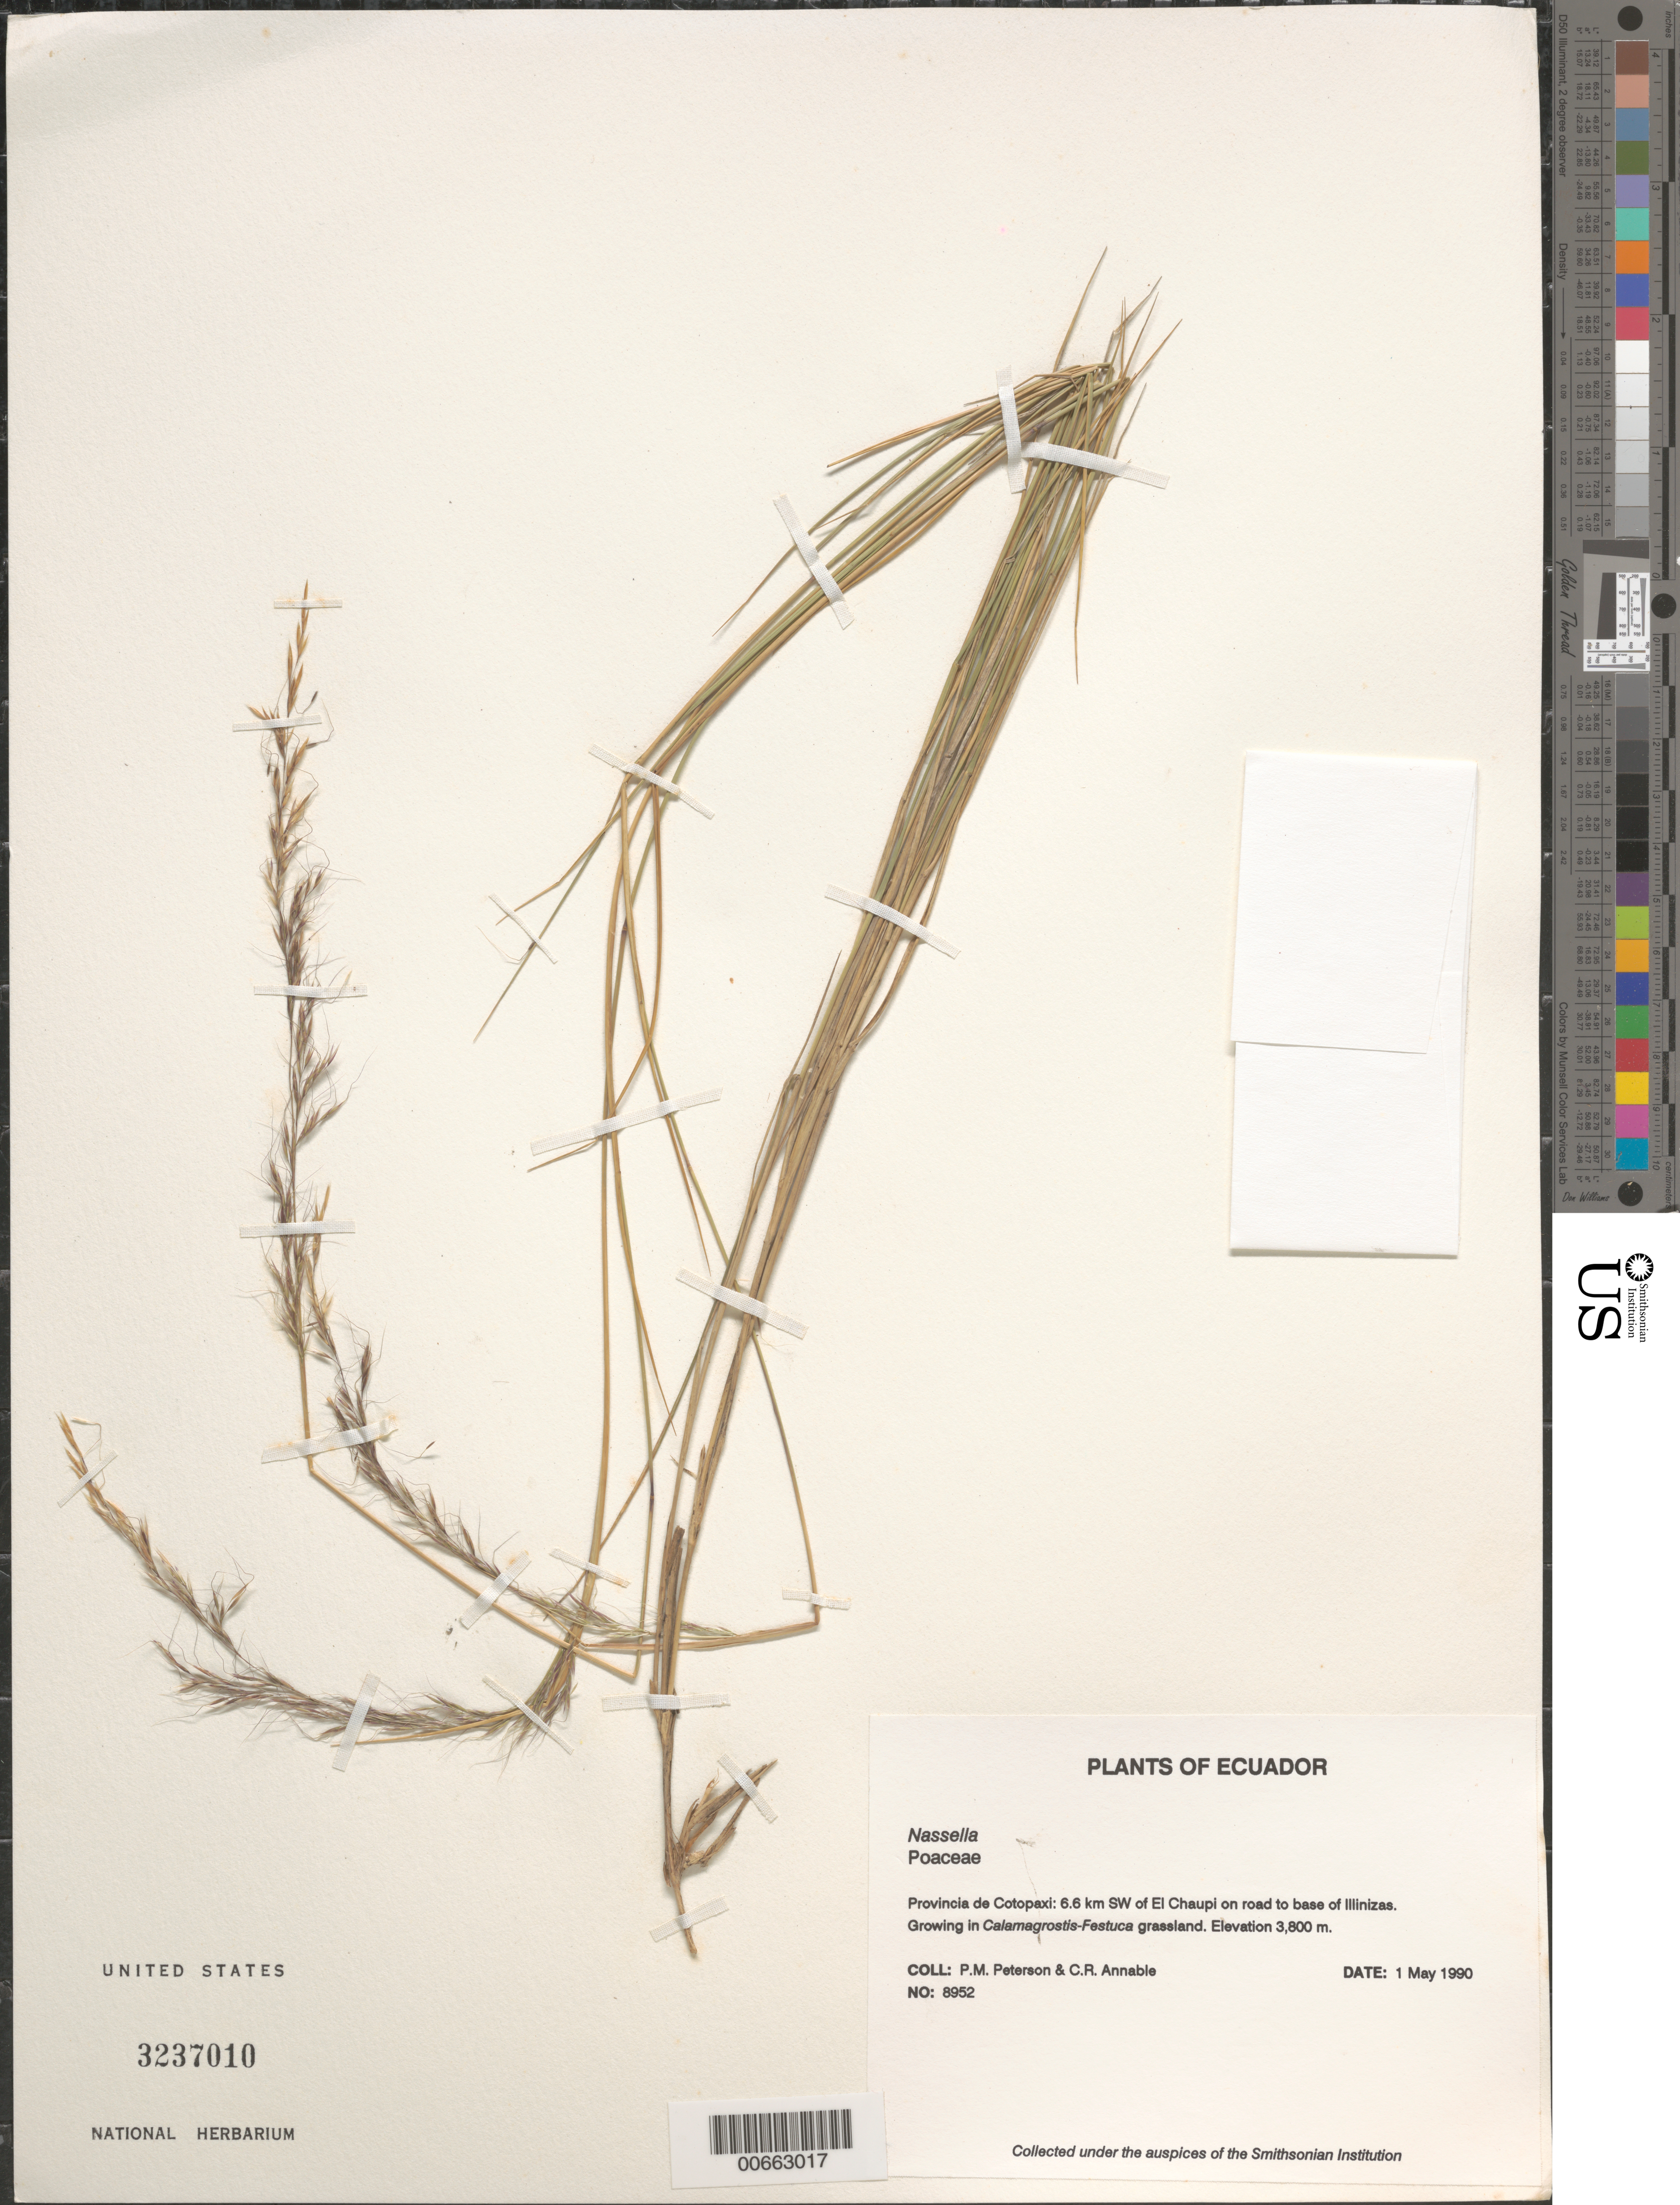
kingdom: Plantae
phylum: Tracheophyta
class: Liliopsida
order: Poales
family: Poaceae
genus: Nassella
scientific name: Nassella sp.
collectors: P. M. Peterson & C. R. Annable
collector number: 08952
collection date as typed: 01 May 1990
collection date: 1990-05-01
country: Ecuador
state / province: Cotopaxi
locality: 6.6 km SW of El Chaupi on road to base of Illinizas.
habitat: Growing in Calamagrostis-Festuca grassland.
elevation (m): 3800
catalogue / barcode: US 3237010